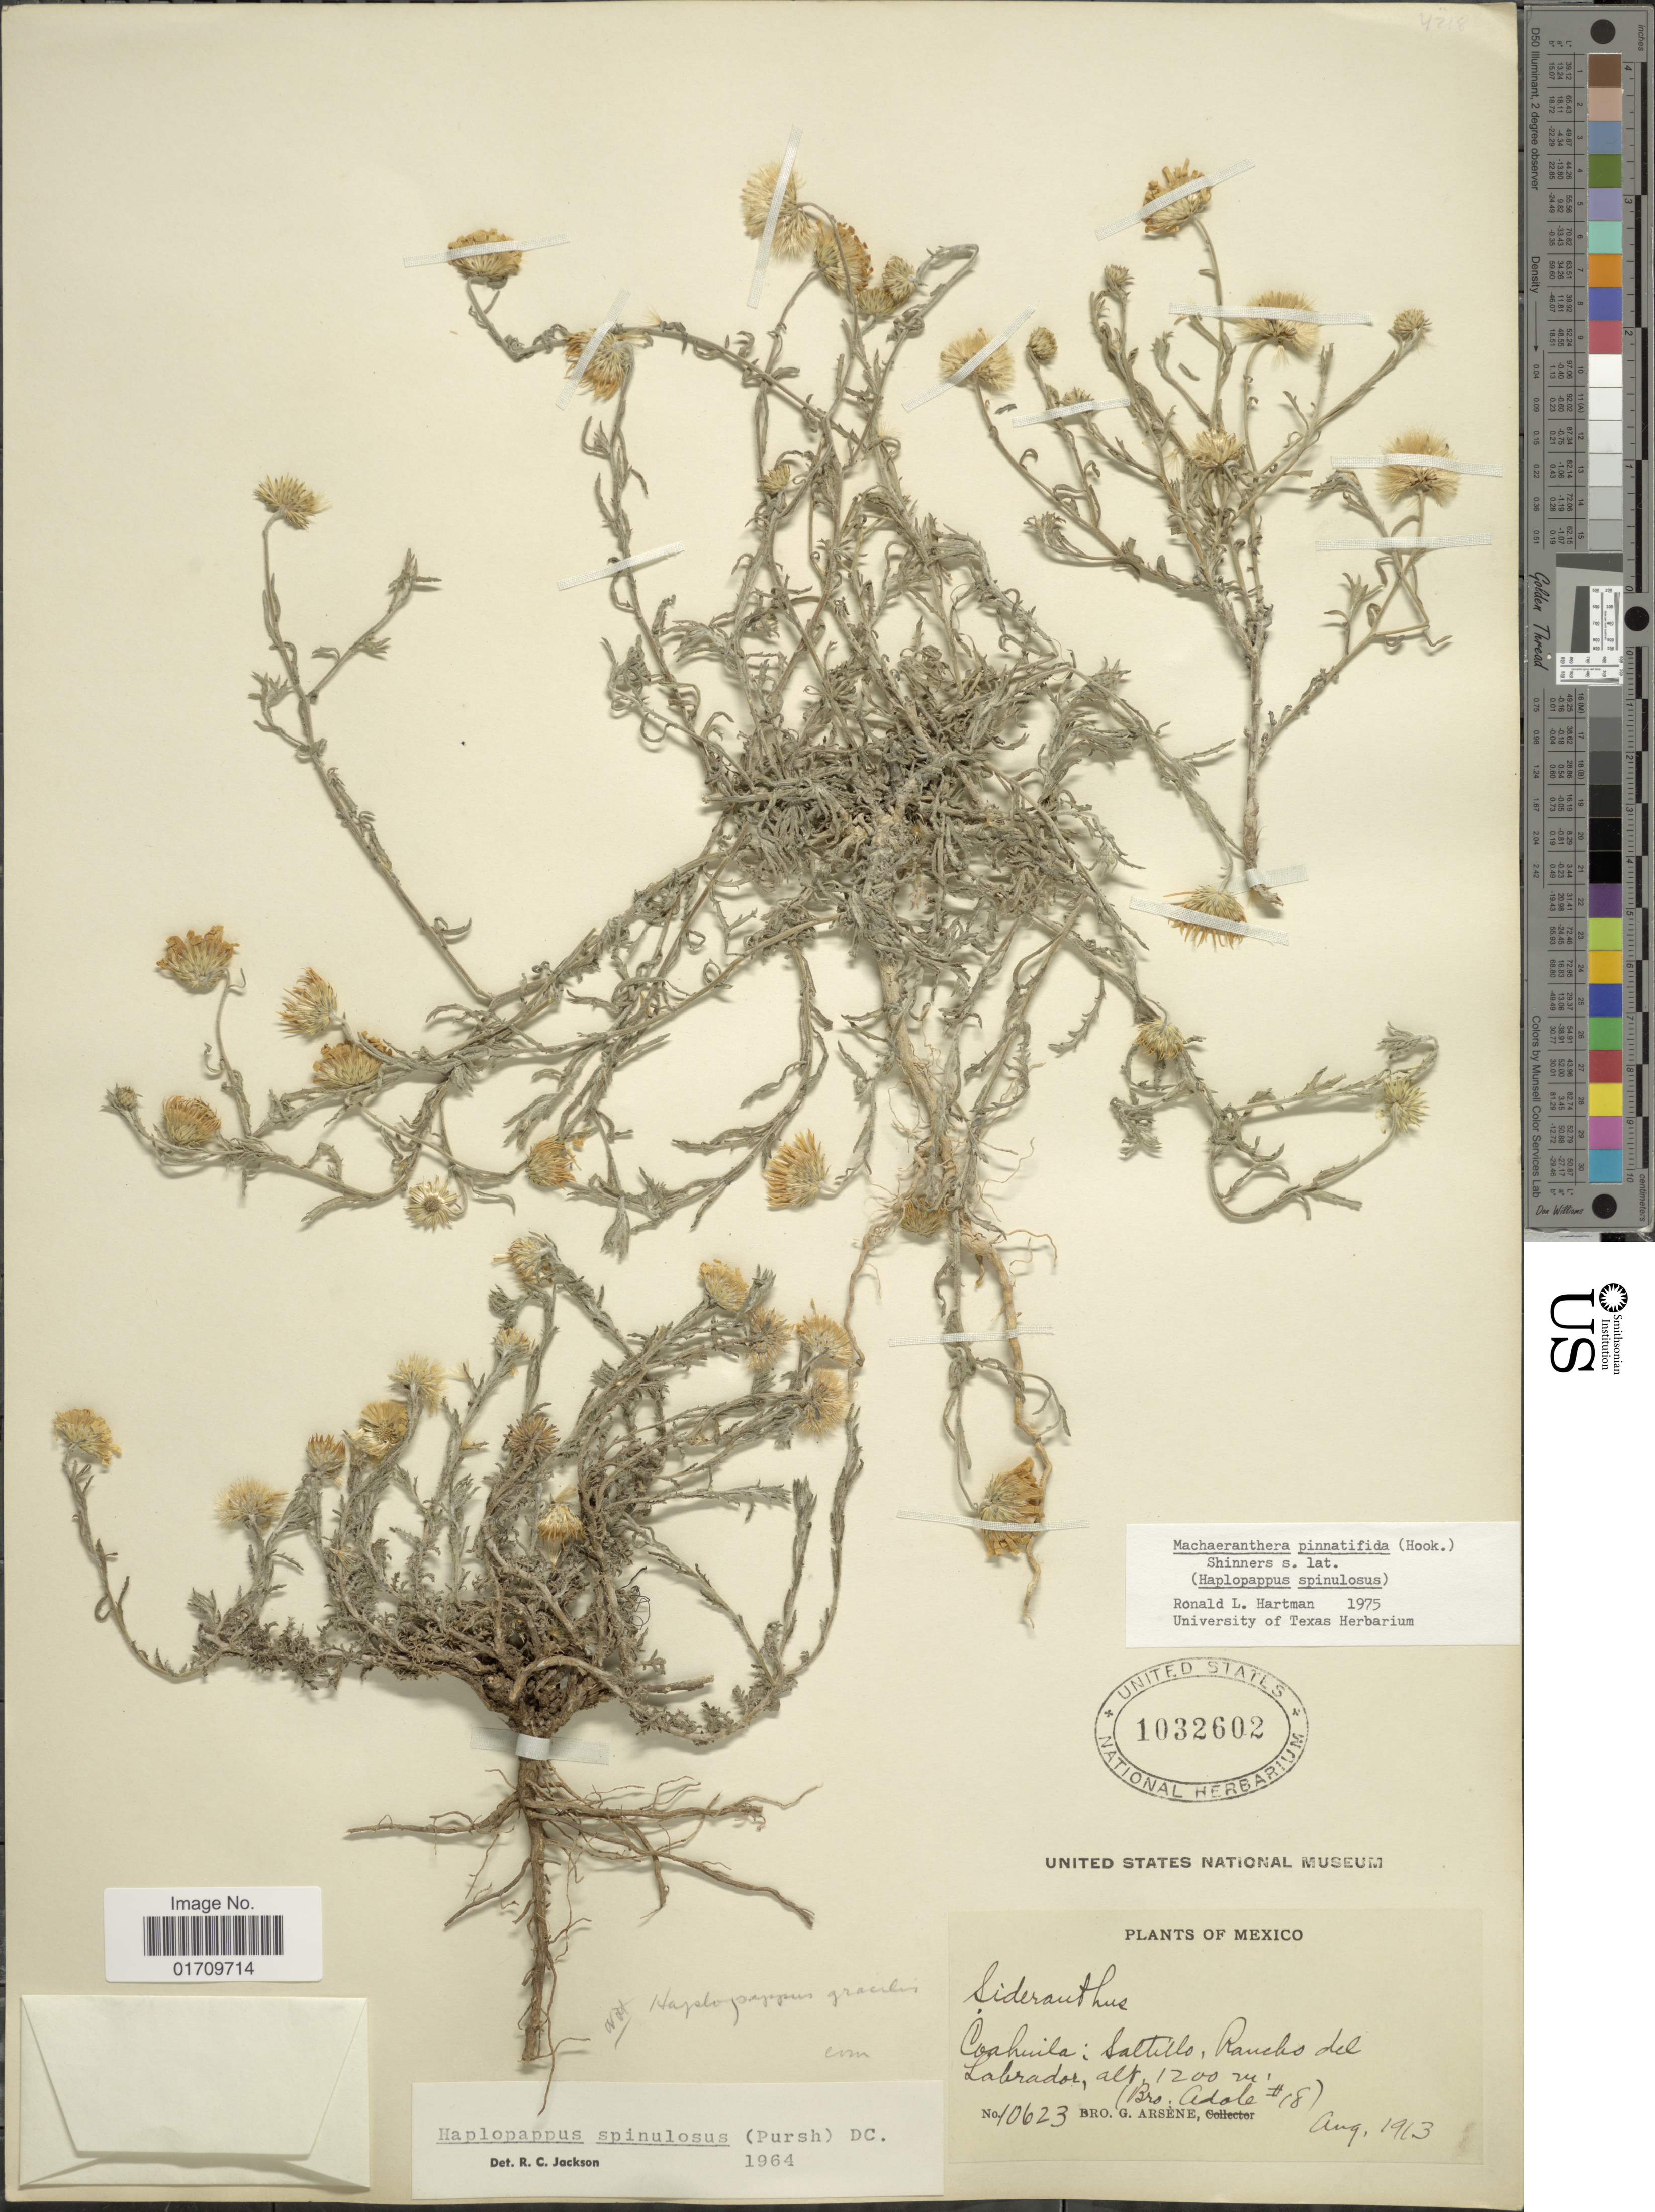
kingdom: Plantae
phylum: Tracheophyta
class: Magnoliopsida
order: Asterales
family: Asteraceae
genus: Machaeranthera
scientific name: Machaeranthera pinnatifida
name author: (Hook.) Shinners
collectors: Bro. Adole & Bro. G. Arsène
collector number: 18/10623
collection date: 1913-08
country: Mexico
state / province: Coahuila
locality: Saltillo, Rancho del Labrador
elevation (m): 1200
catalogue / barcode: US 1032602